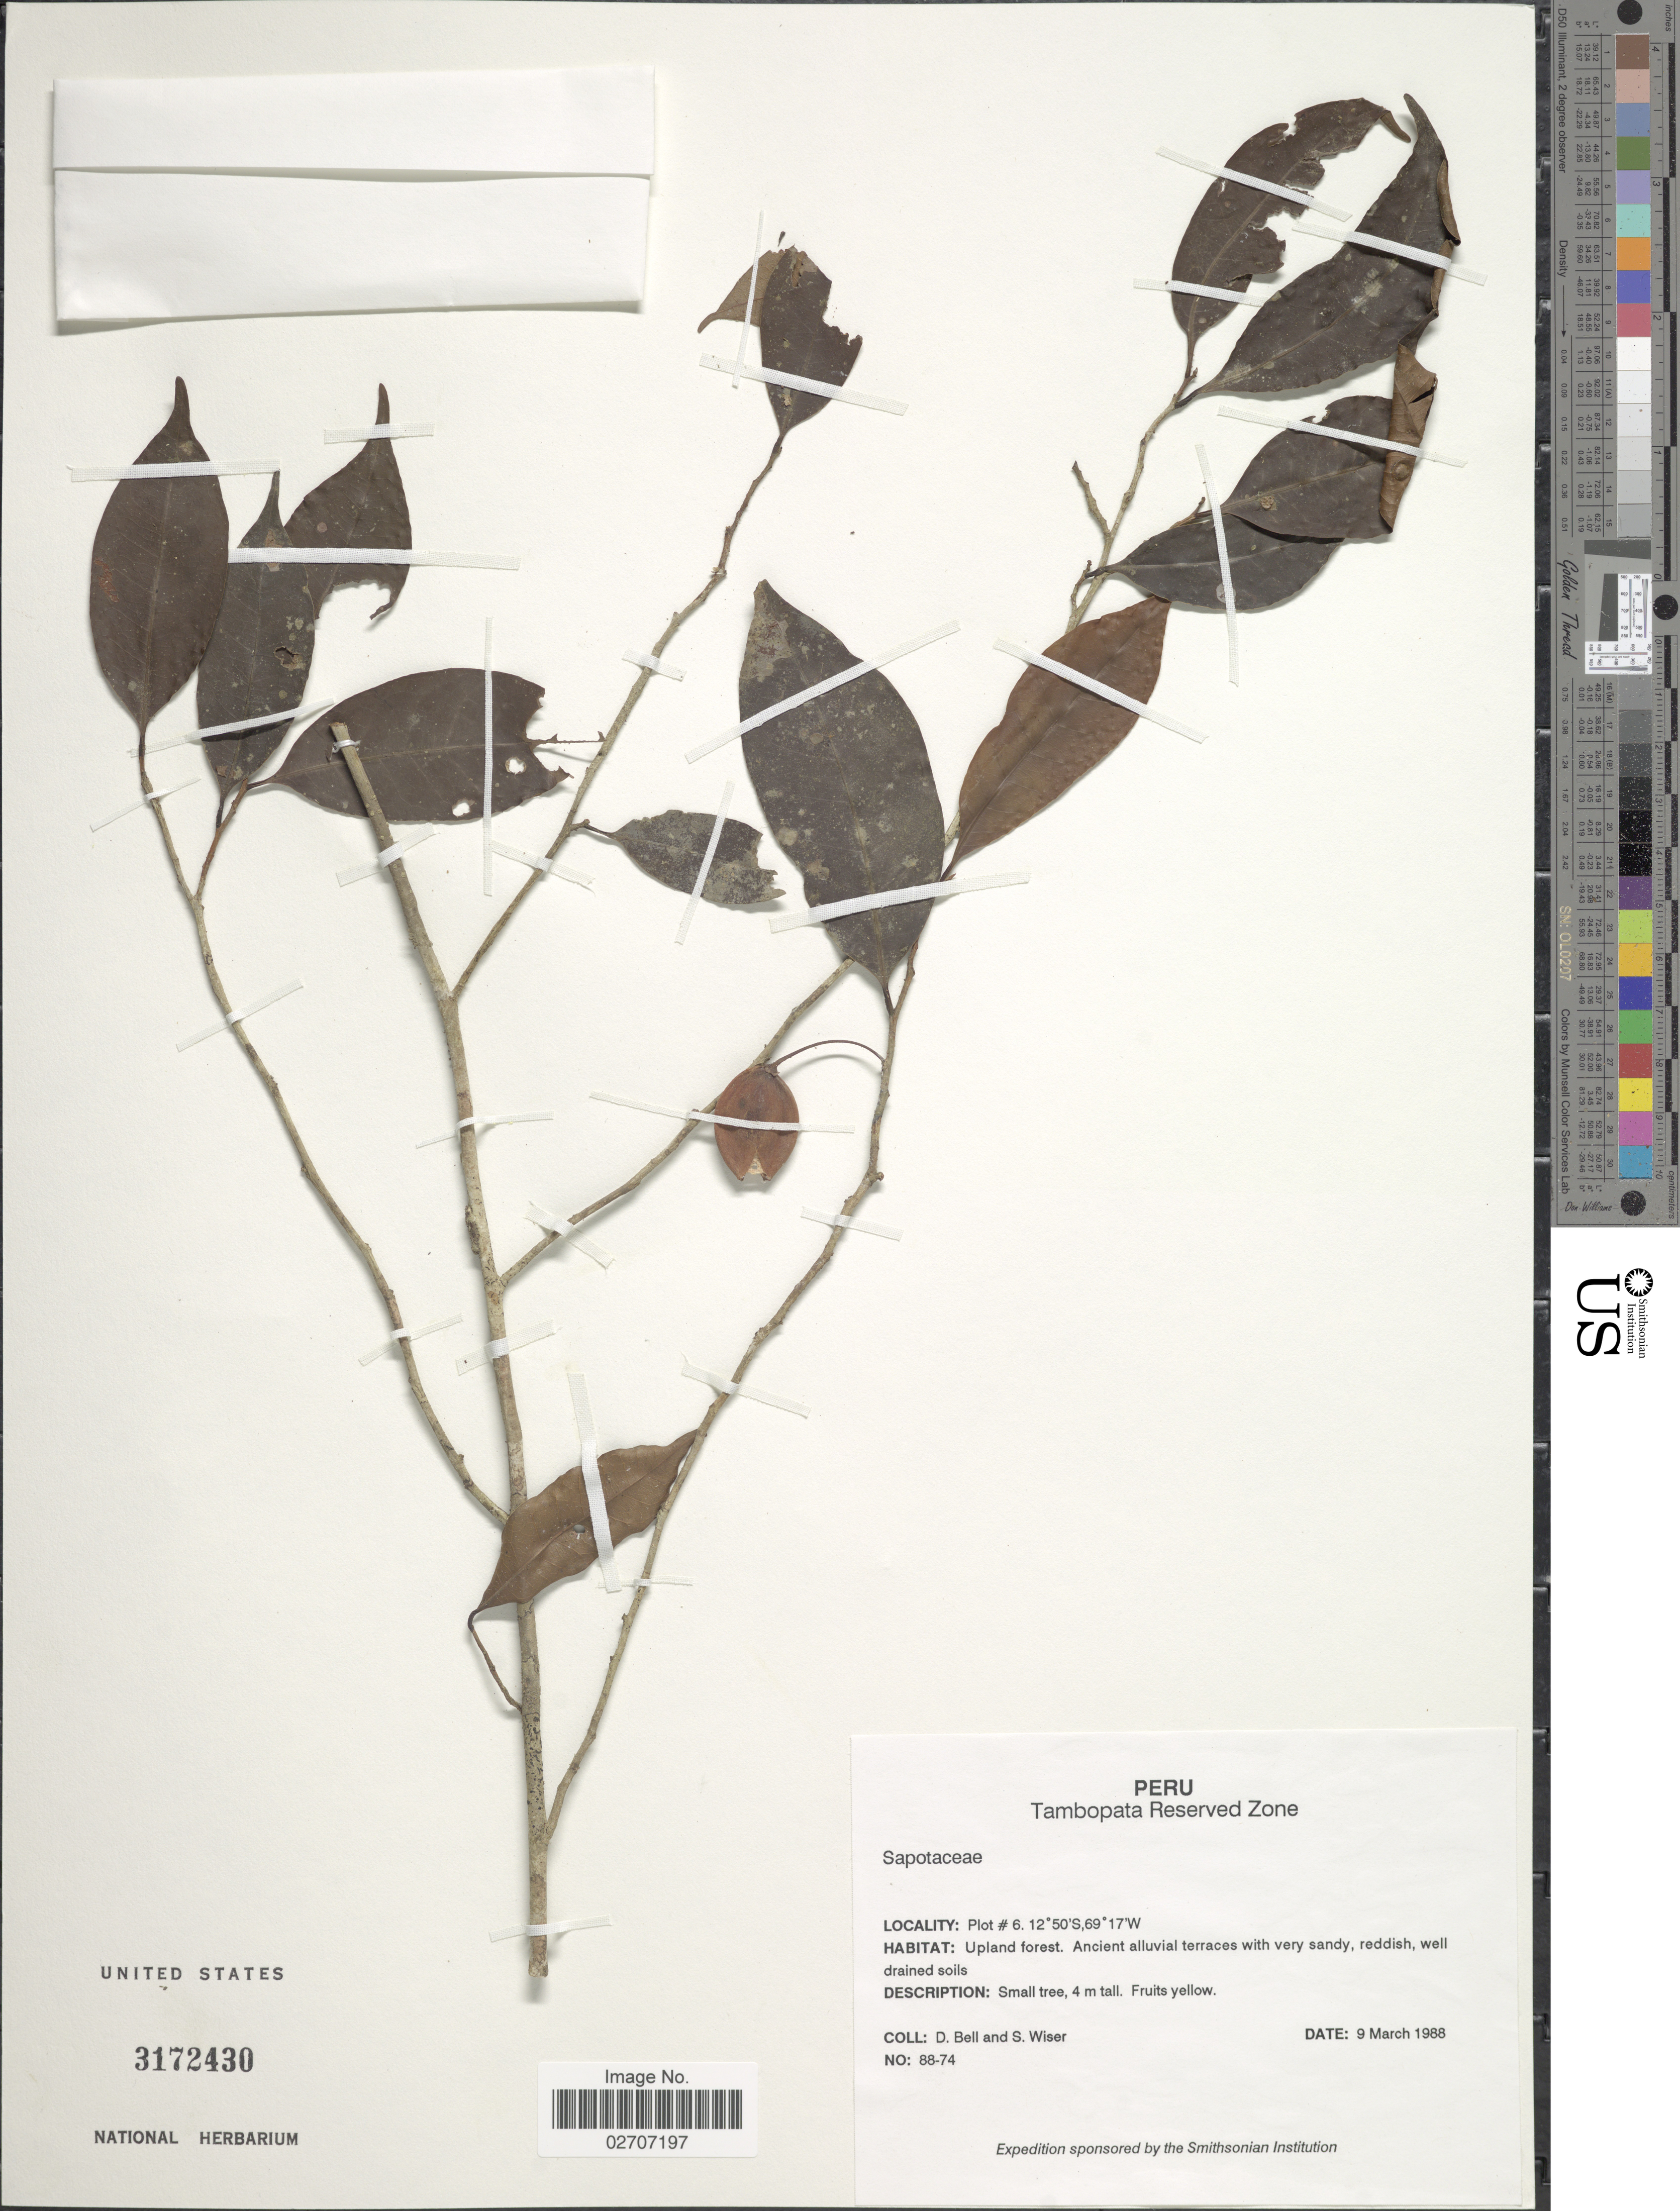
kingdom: Plantae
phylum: Tracheophyta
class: Magnoliopsida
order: Ericales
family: Sapotaceae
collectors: D. A. Bell & S. Wiser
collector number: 88-74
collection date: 1988-03-09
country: Peru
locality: Peru, Tambopata Reserved Zone. Plot #6.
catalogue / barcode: US 3172430